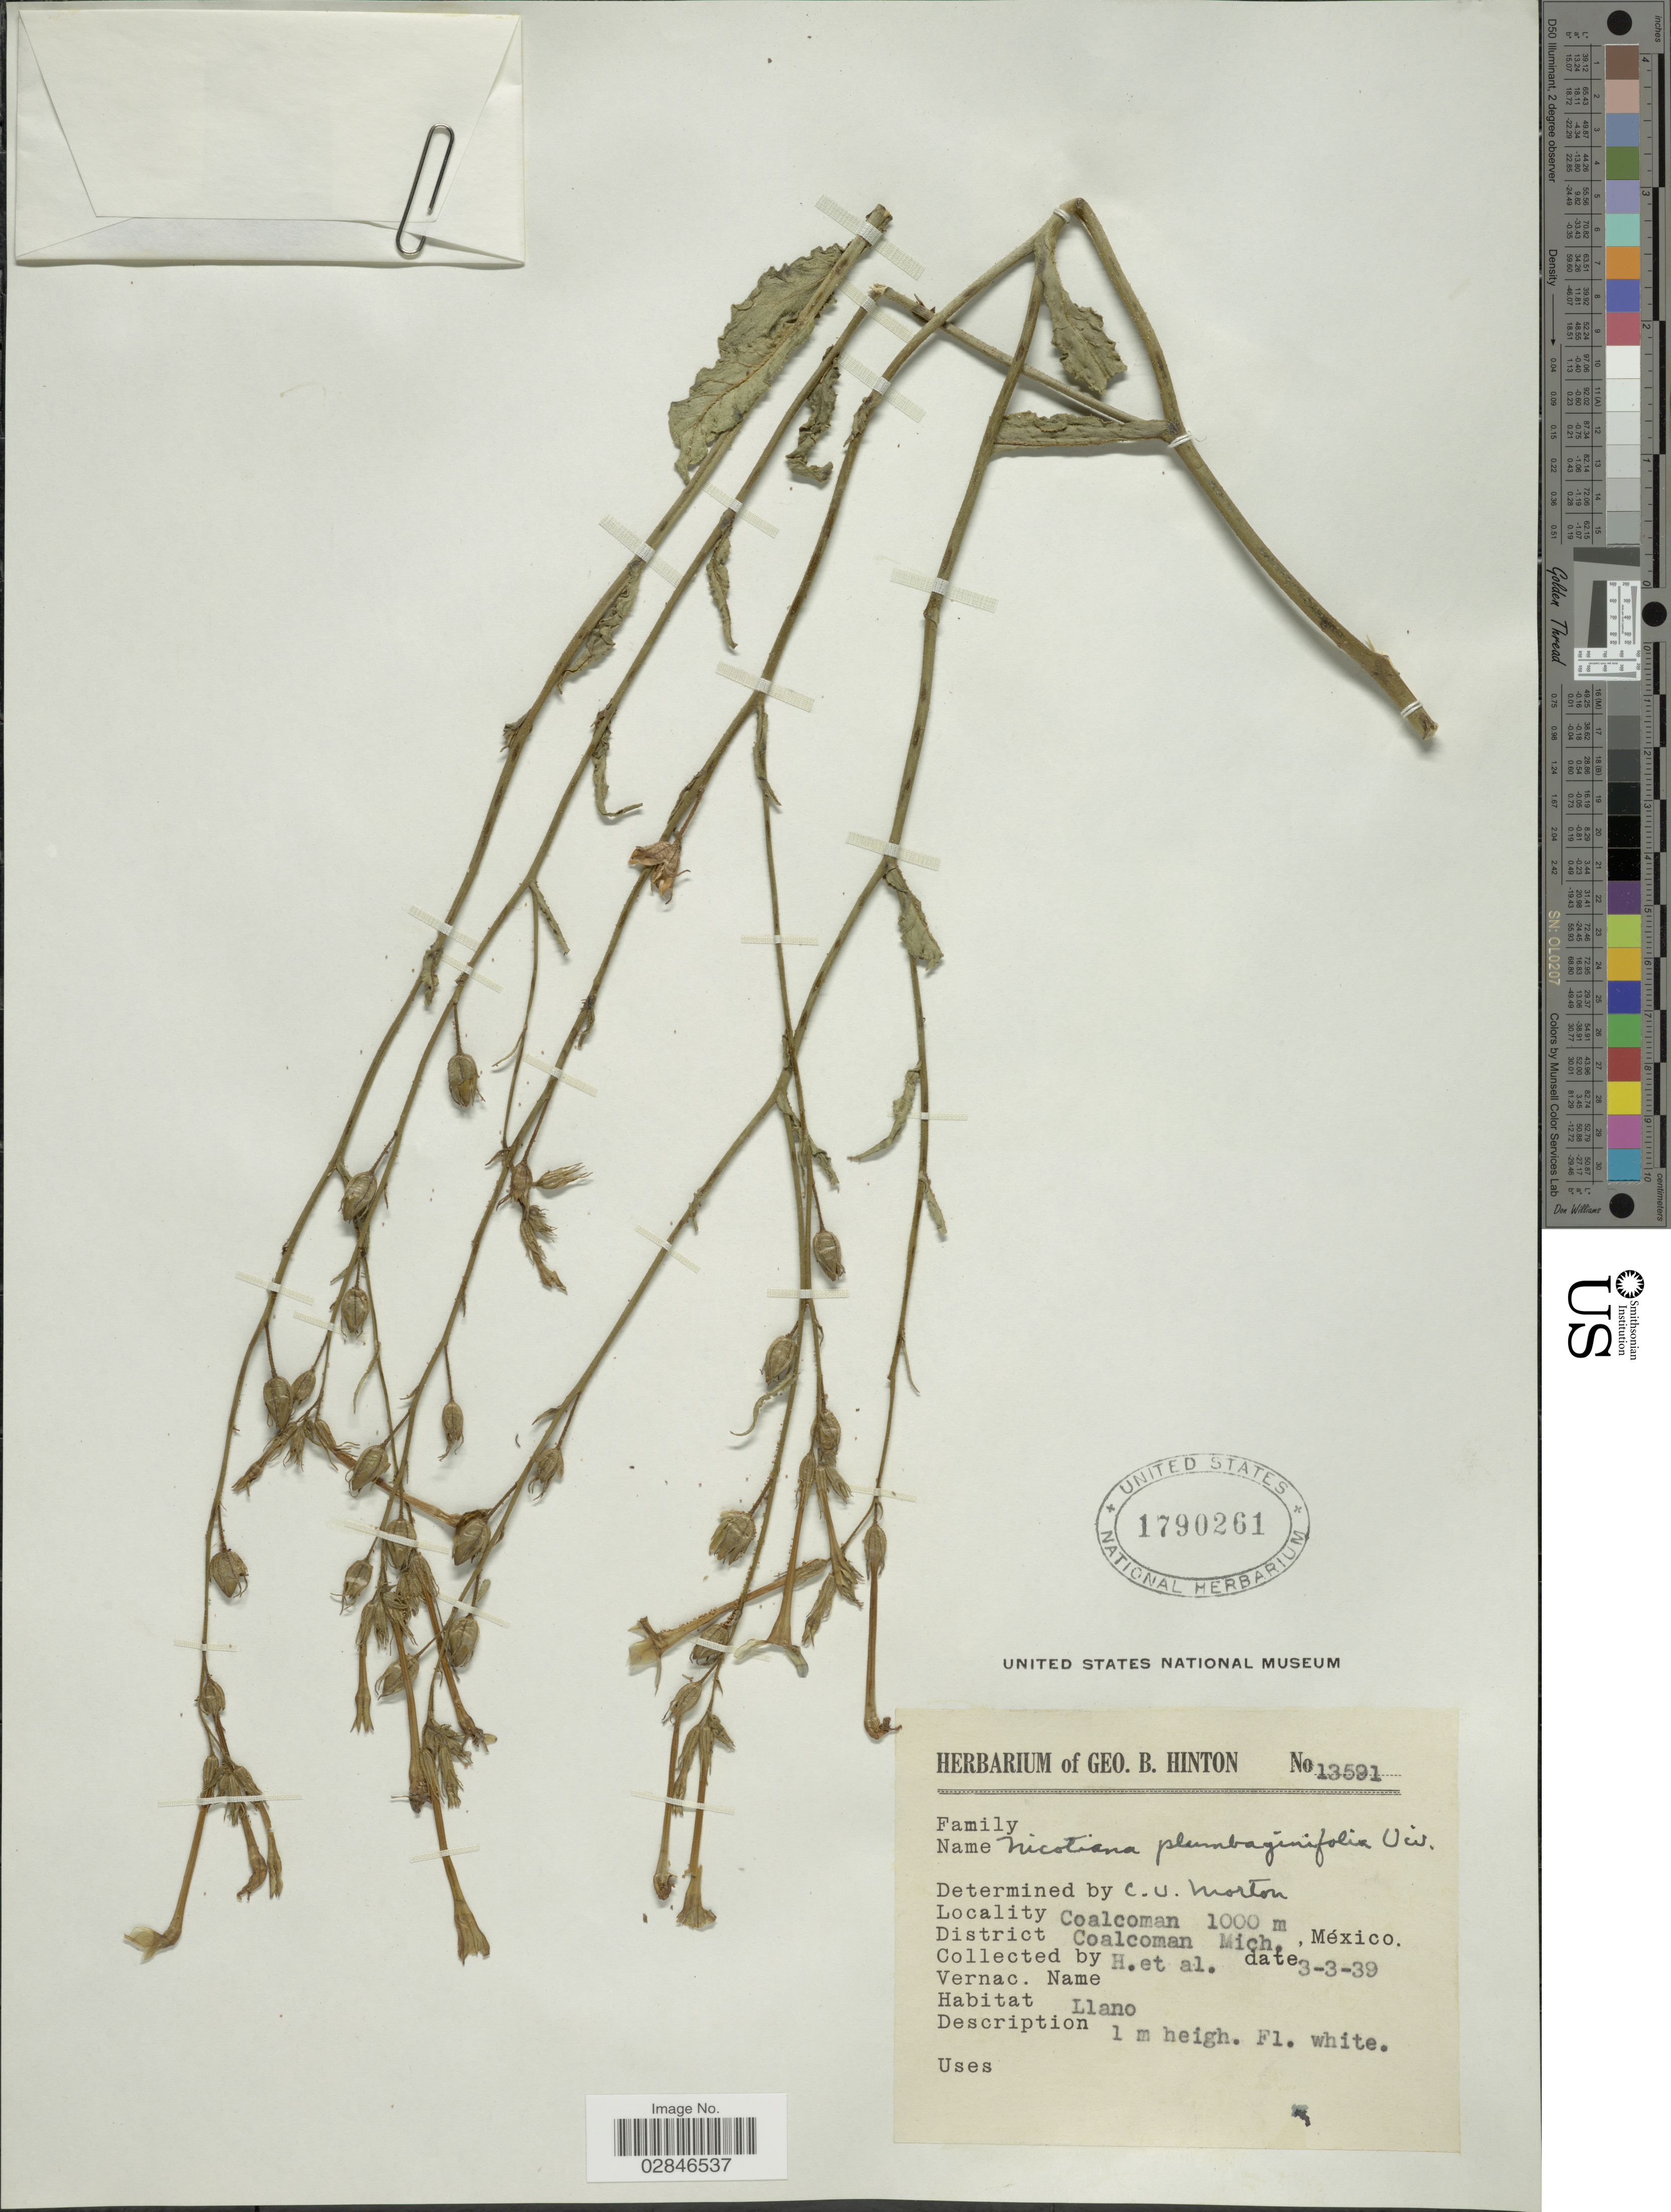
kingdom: Plantae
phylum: Tracheophyta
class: Magnoliopsida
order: Solanales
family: Solanaceae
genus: Nicotiana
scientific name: Nicotiana plumbaginifolia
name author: Viv.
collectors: G. B. Hinton & et al.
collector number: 13591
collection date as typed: Transcribed d/m/y: 3/3/39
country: Mexico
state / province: Michoacán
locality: Coalcoman, District Coalcoman.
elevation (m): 1000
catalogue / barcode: US 1790261